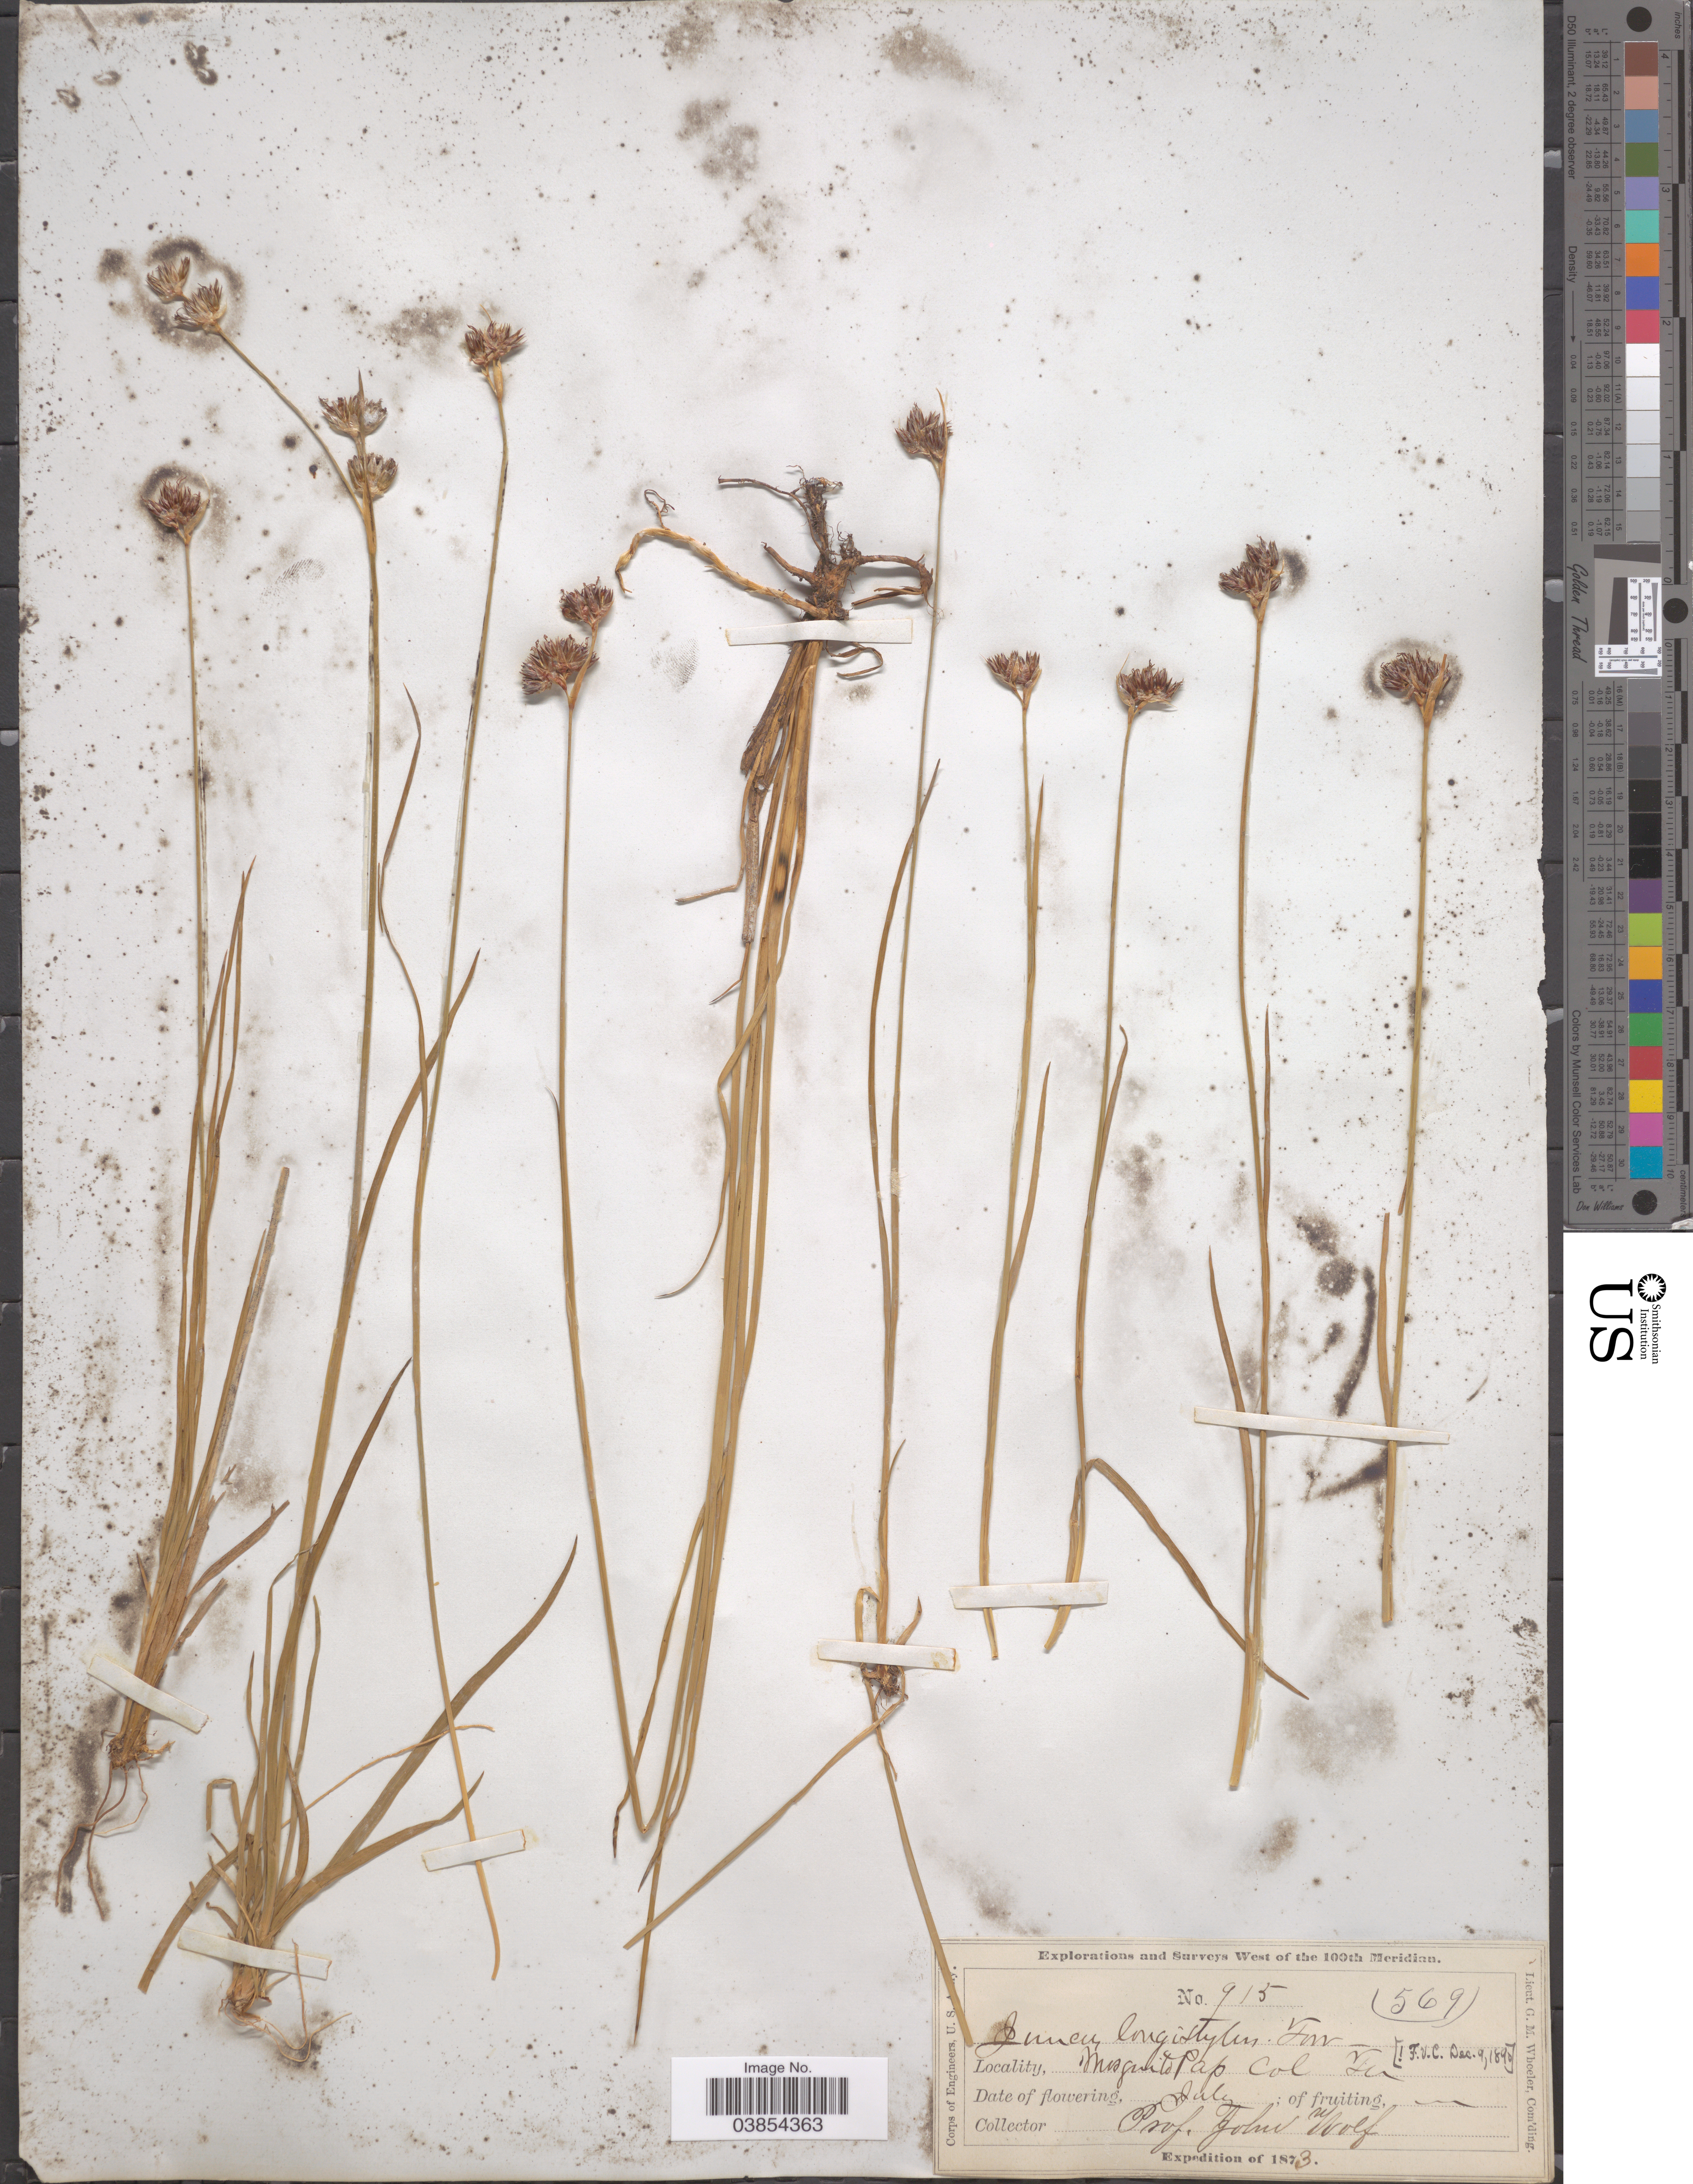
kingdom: Plantae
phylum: Tracheophyta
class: Liliopsida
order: Poales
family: Juncaceae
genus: Juncus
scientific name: Juncus longistylis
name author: Torr.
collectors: J. Wolf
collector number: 915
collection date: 1873-07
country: United States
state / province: Colorado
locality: Mosquito Pass Col Terr.